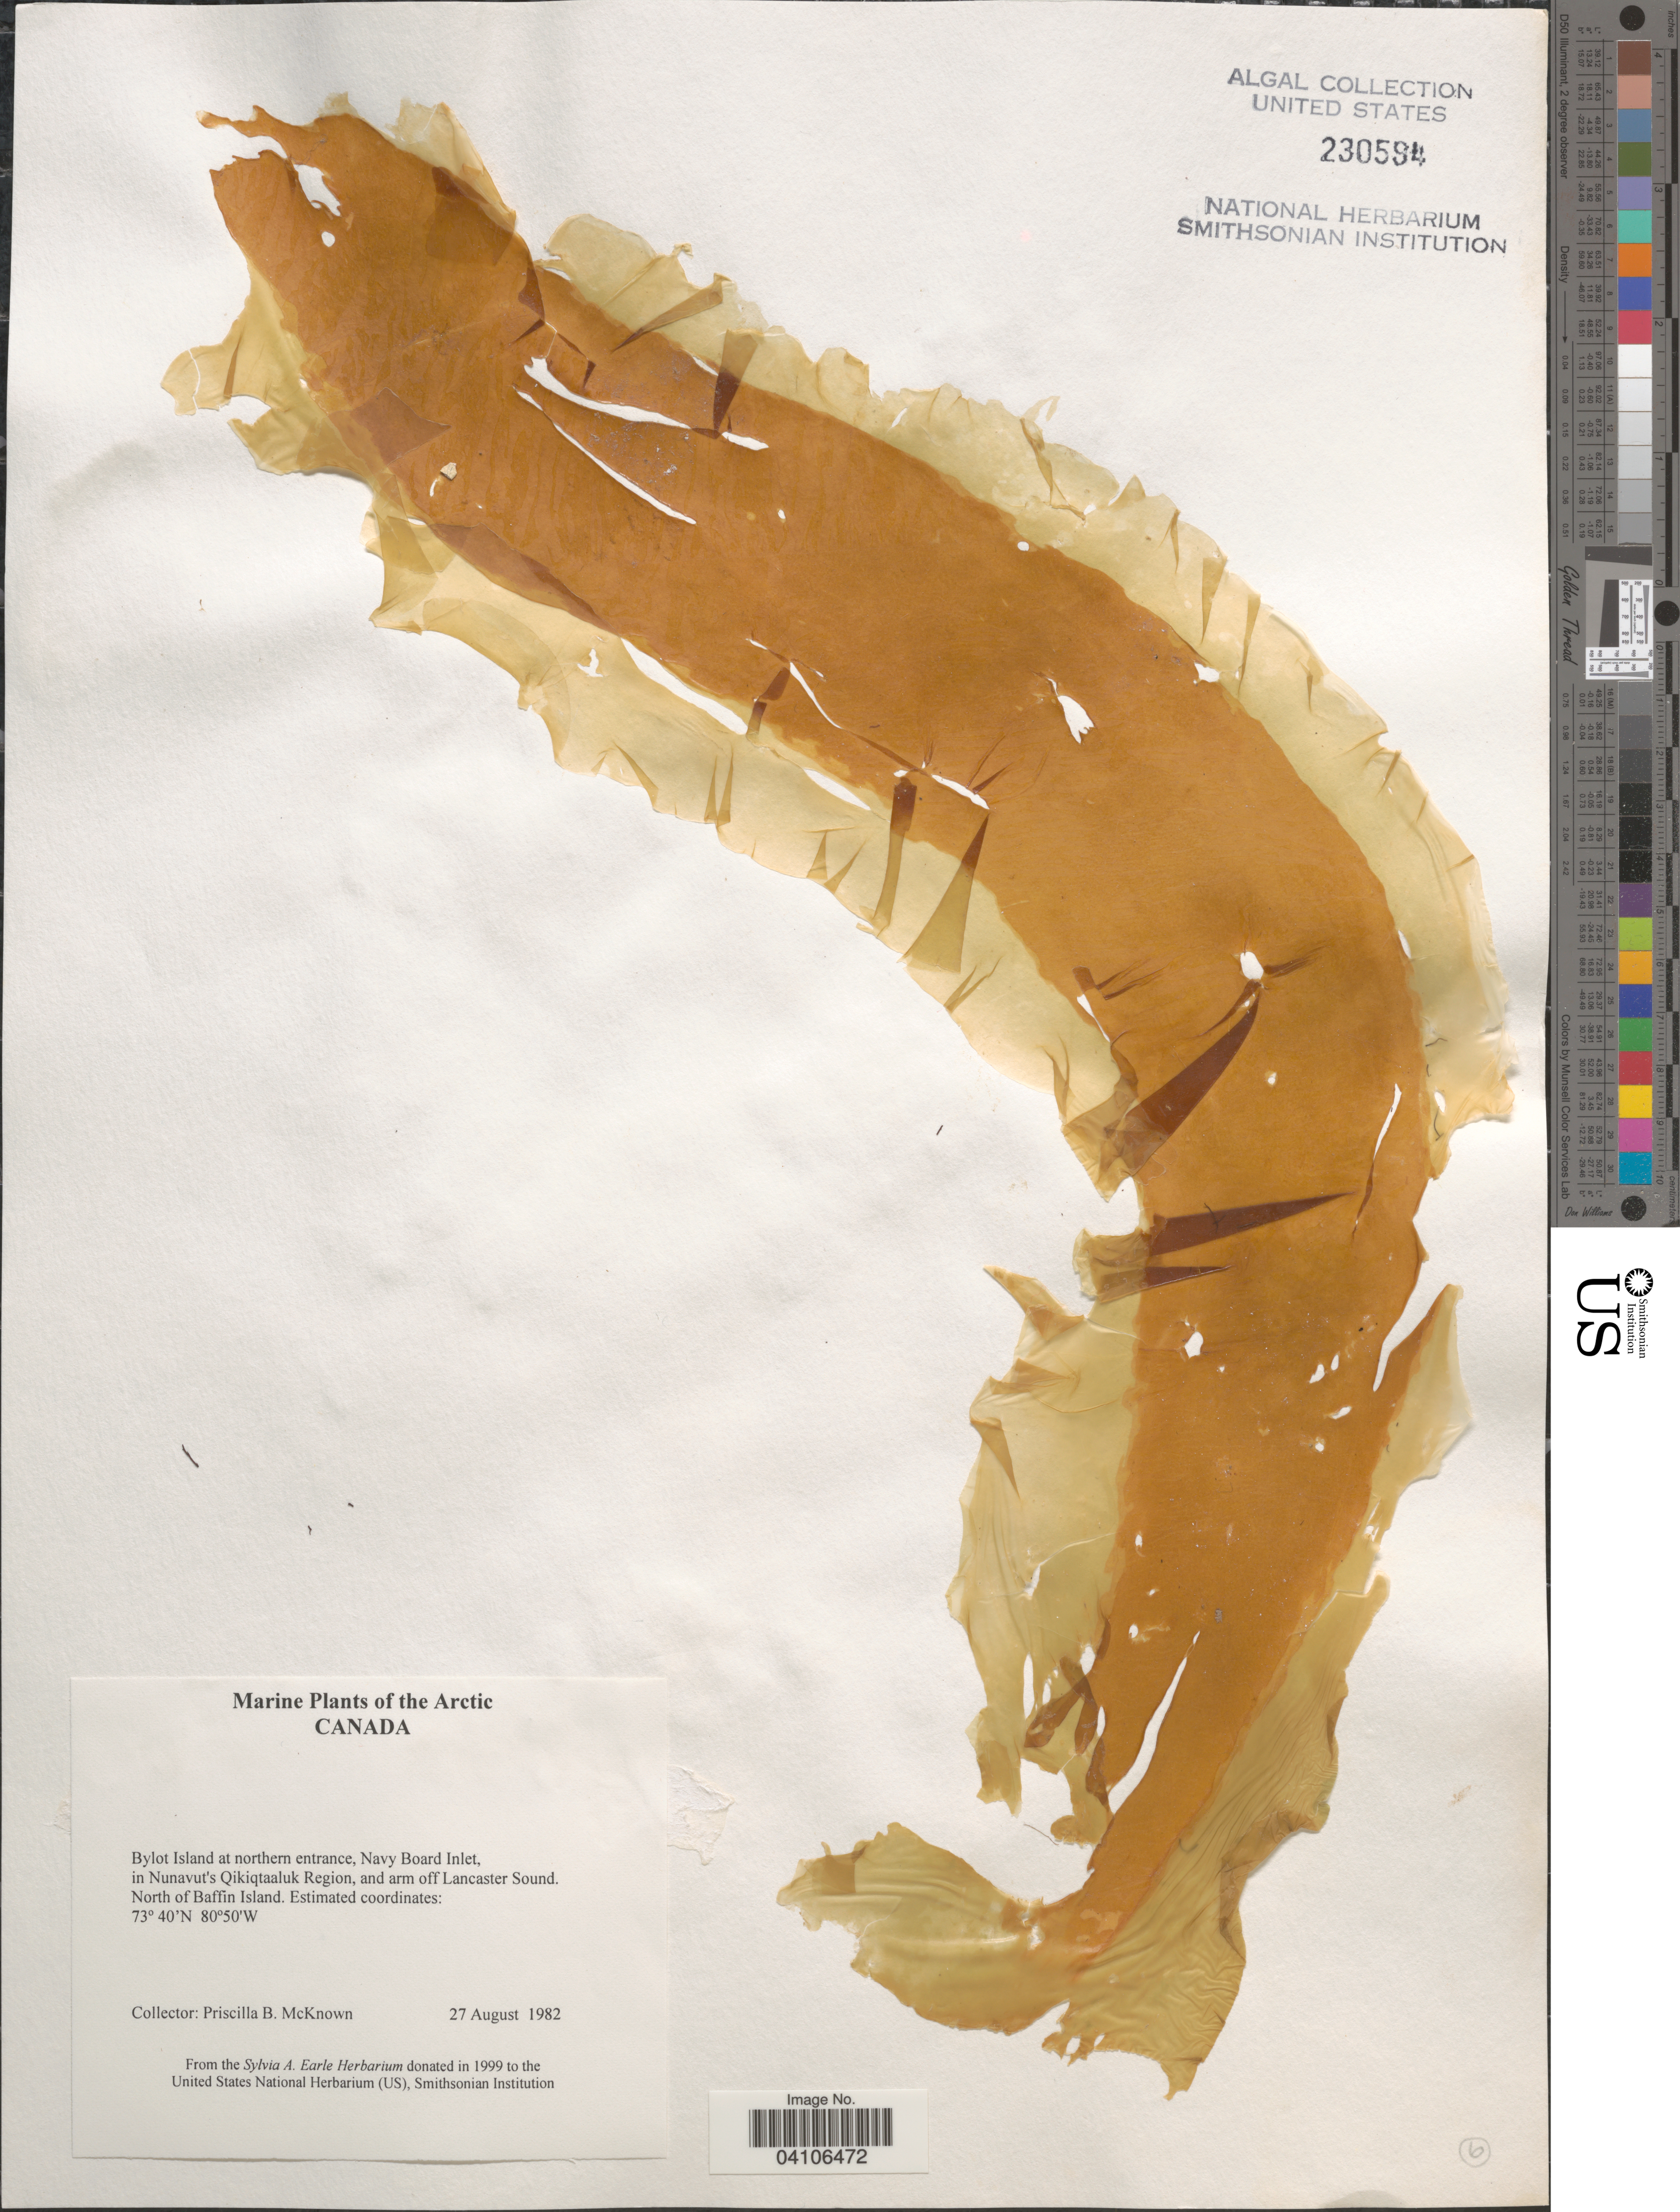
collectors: P. McKnown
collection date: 1982-08-27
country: Canada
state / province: Nunavut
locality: The Arctic Canada. Bylot Island at northern entrance, Navy Board Inlet, in Nunavut's Qikiqtaaluk Region, and arm off Lancaster Sound. North of Baffin Island.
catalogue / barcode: US 230594